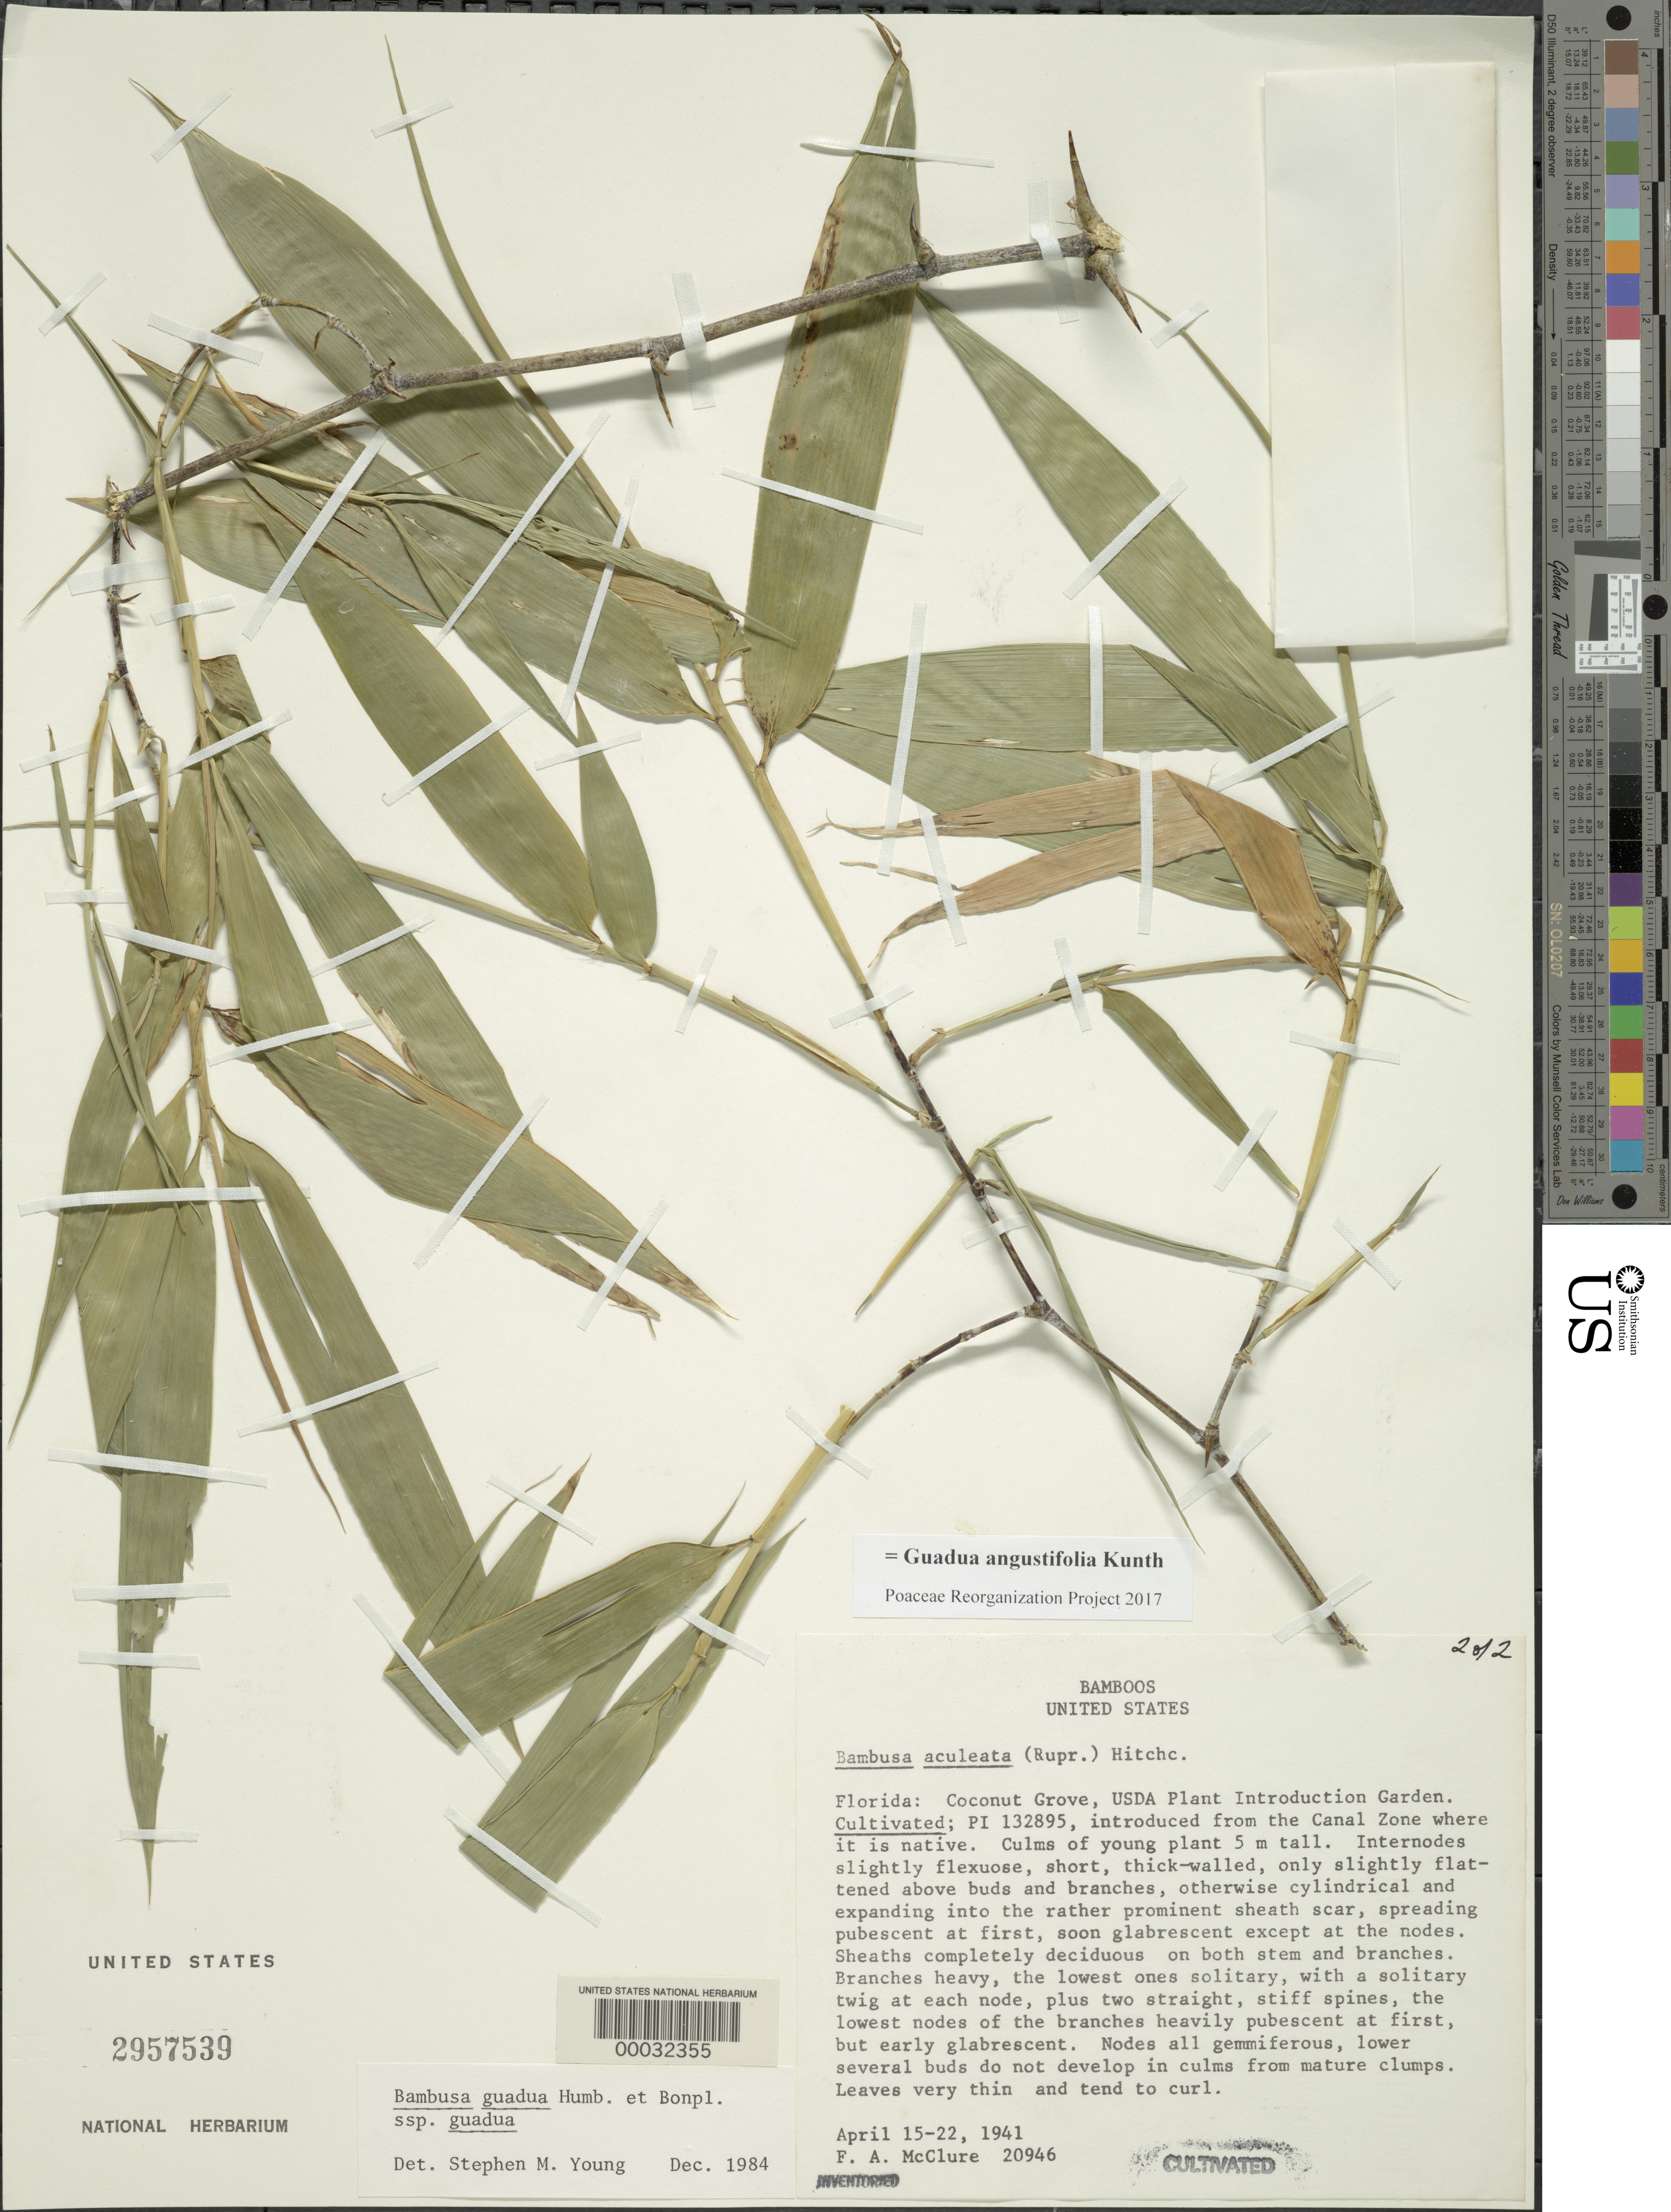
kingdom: Plantae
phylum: Tracheophyta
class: Liliopsida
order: Poales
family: Poaceae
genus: Guadua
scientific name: Guadua angustifolia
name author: Kunth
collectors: F. A. McClure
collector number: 20946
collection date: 1949-09-23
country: United States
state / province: Florida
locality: Coconut Grove (USDA), Plant Introduction Garden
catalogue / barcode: US 2957539